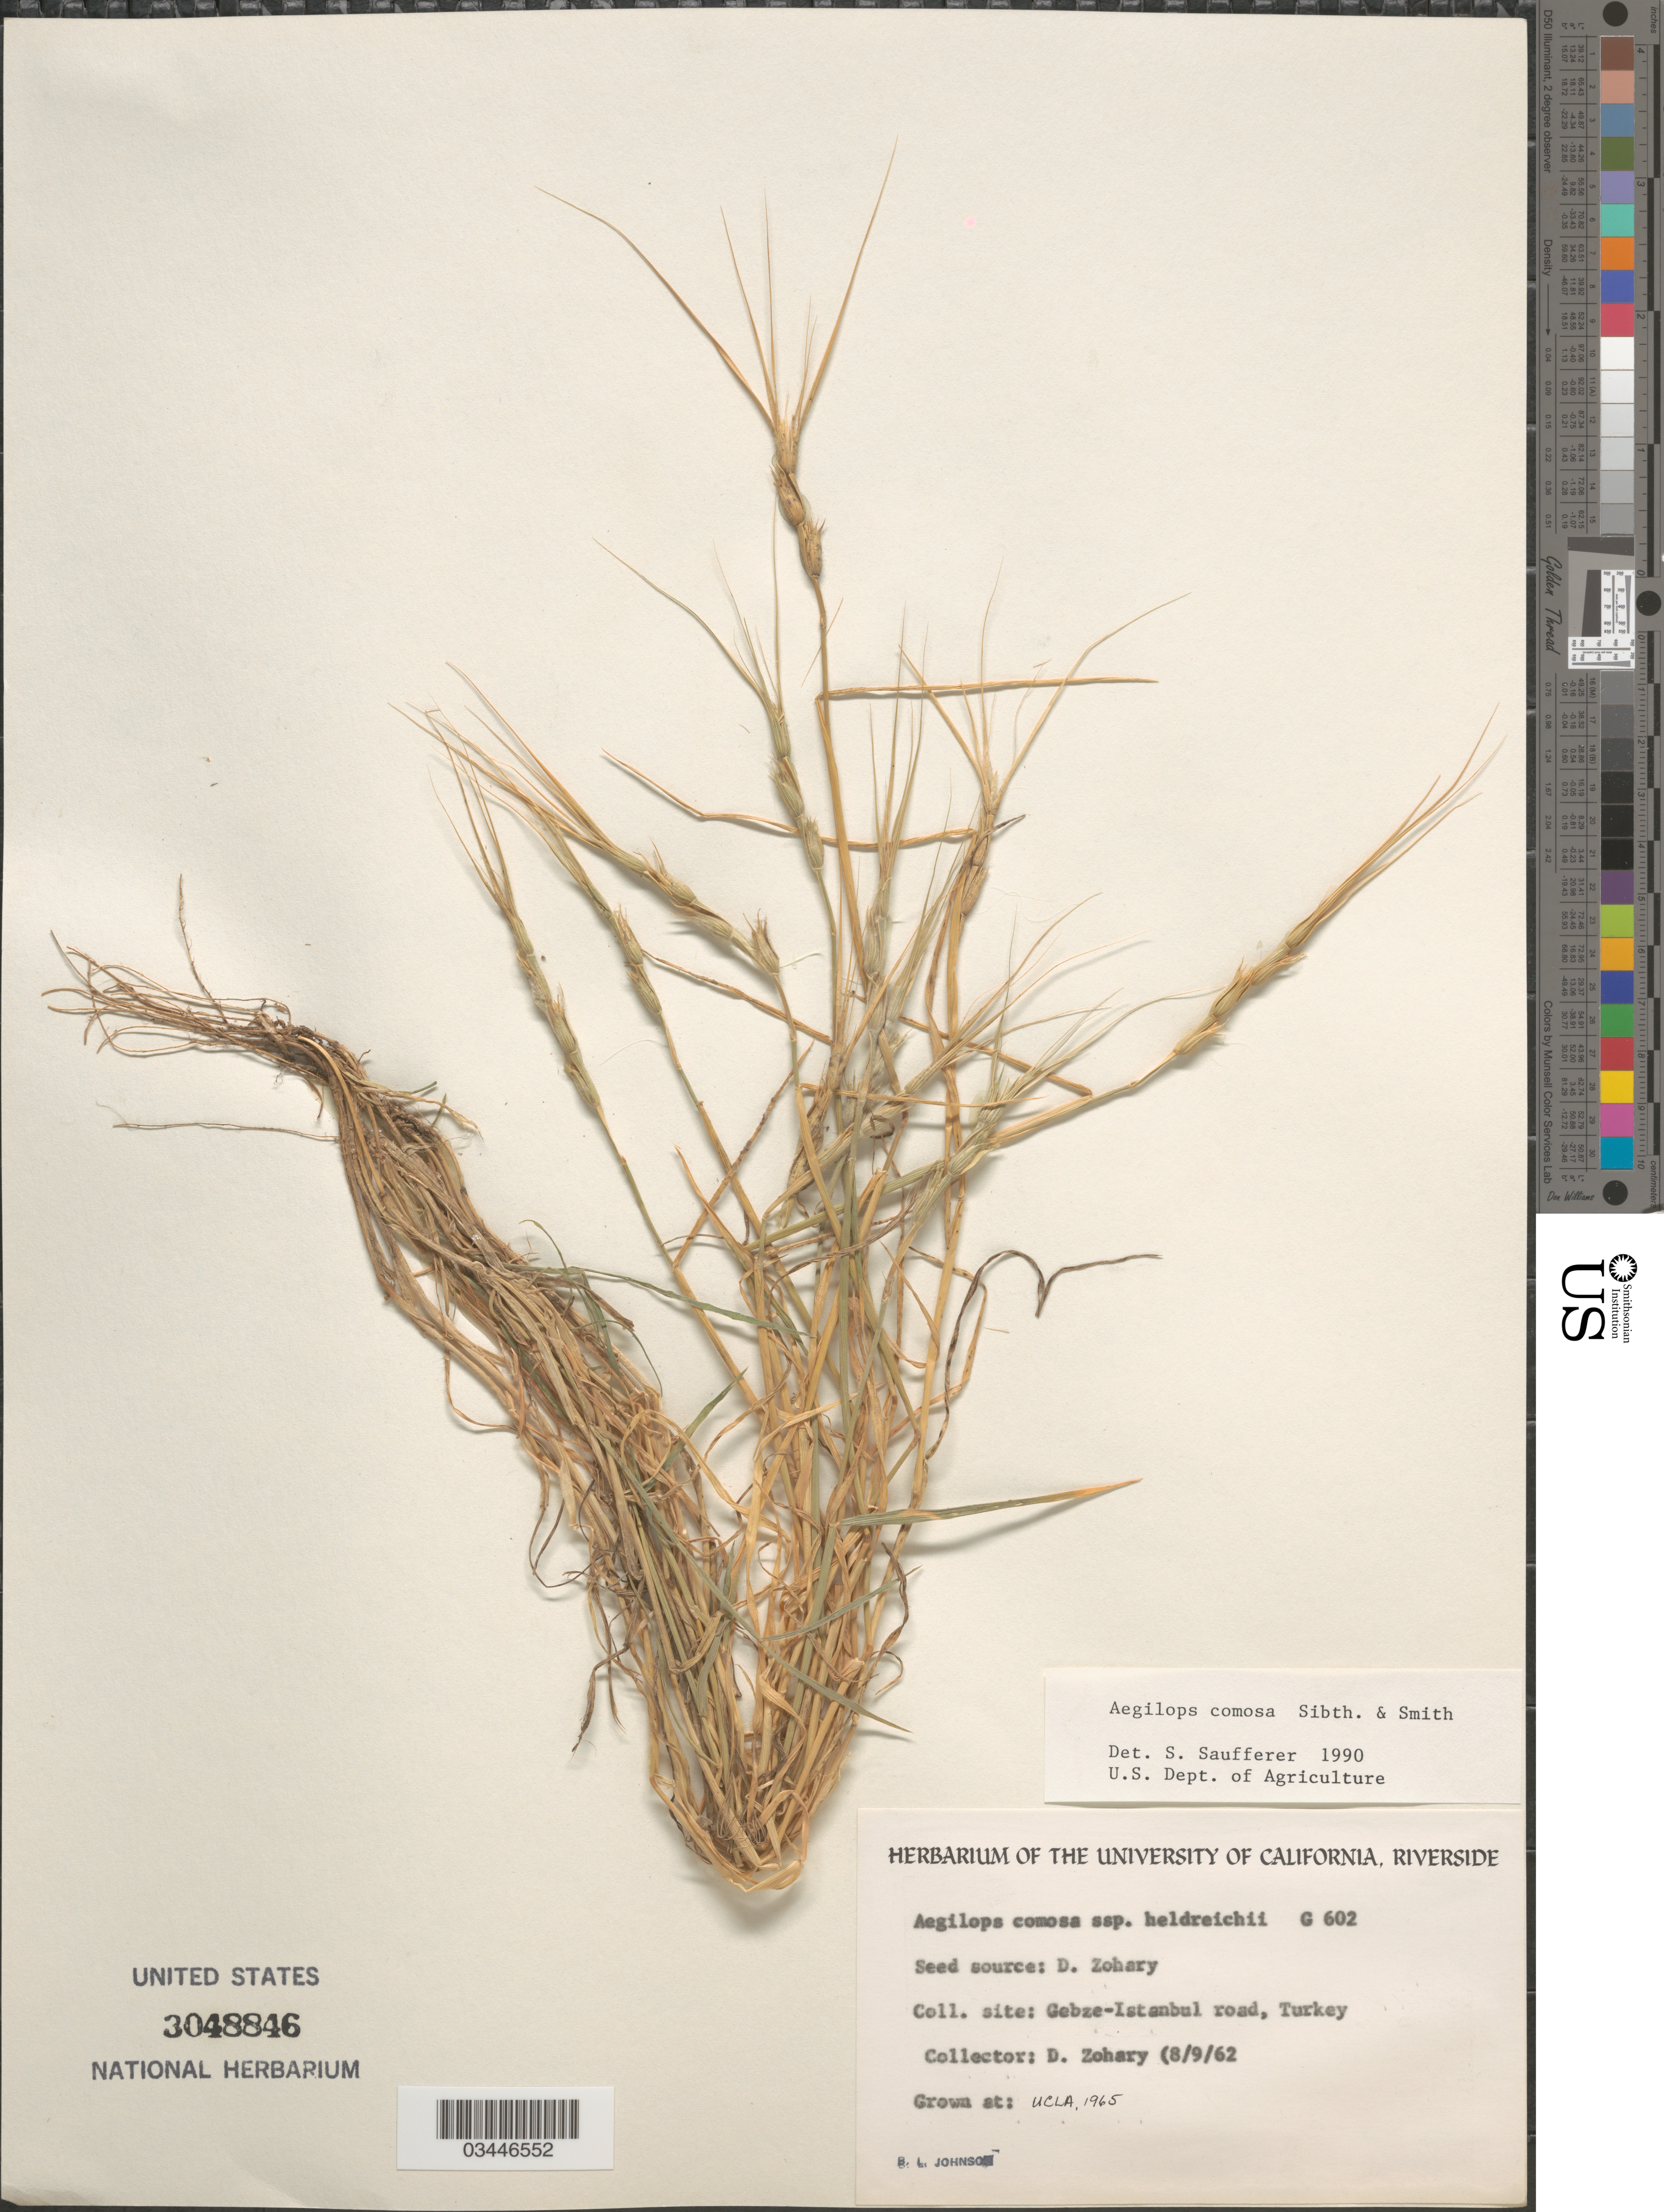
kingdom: Plantae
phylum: Tracheophyta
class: Liliopsida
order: Poales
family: Poaceae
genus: Aegilops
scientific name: Aegilops comosa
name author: Sibth. & Sm.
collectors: B. Johnson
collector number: G602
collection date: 1965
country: United States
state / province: California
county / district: Los Angeles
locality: UCLA.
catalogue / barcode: US 3048846